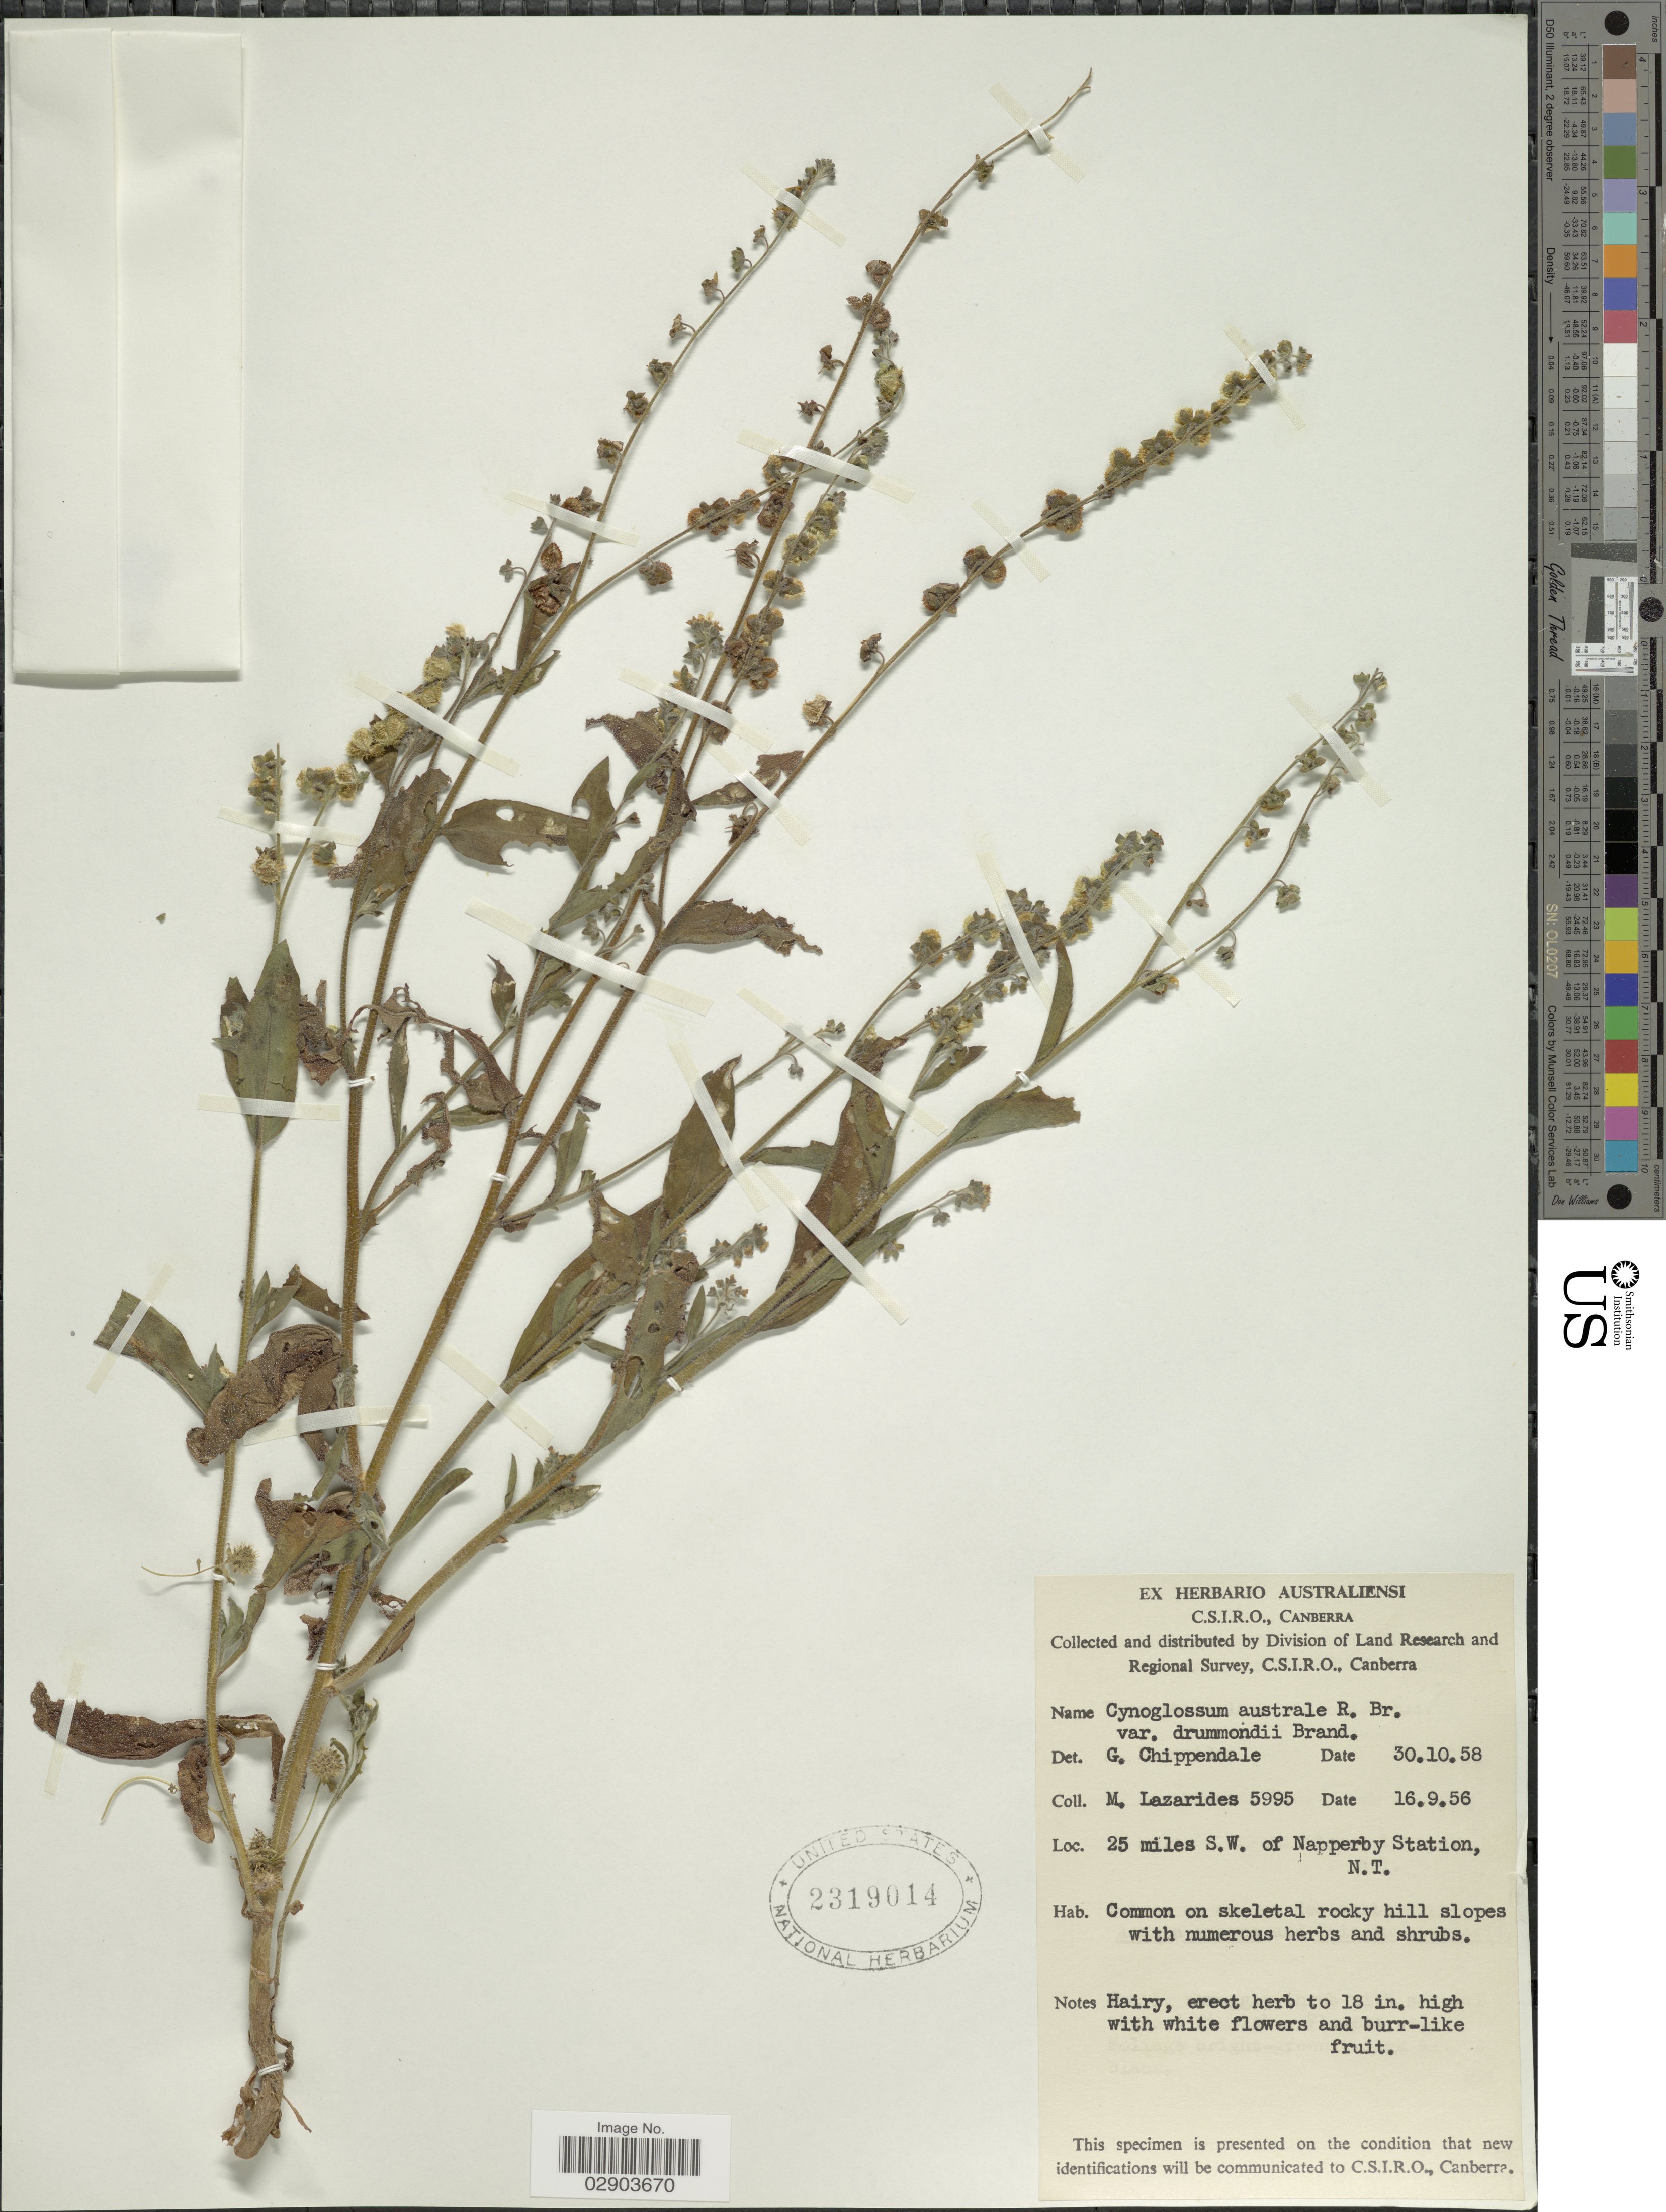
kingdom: Plantae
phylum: Tracheophyta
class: Magnoliopsida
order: Boraginales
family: Boraginaceae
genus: Cynoglossum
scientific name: Cynoglossum australe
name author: R. Br.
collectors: M. Lazarides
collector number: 5995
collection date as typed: Transcribed d/m/y: 16/9/56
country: Australia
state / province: Northern Territory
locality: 25 miles S.W. of Napperby Station, N. T.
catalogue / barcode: US 2319014